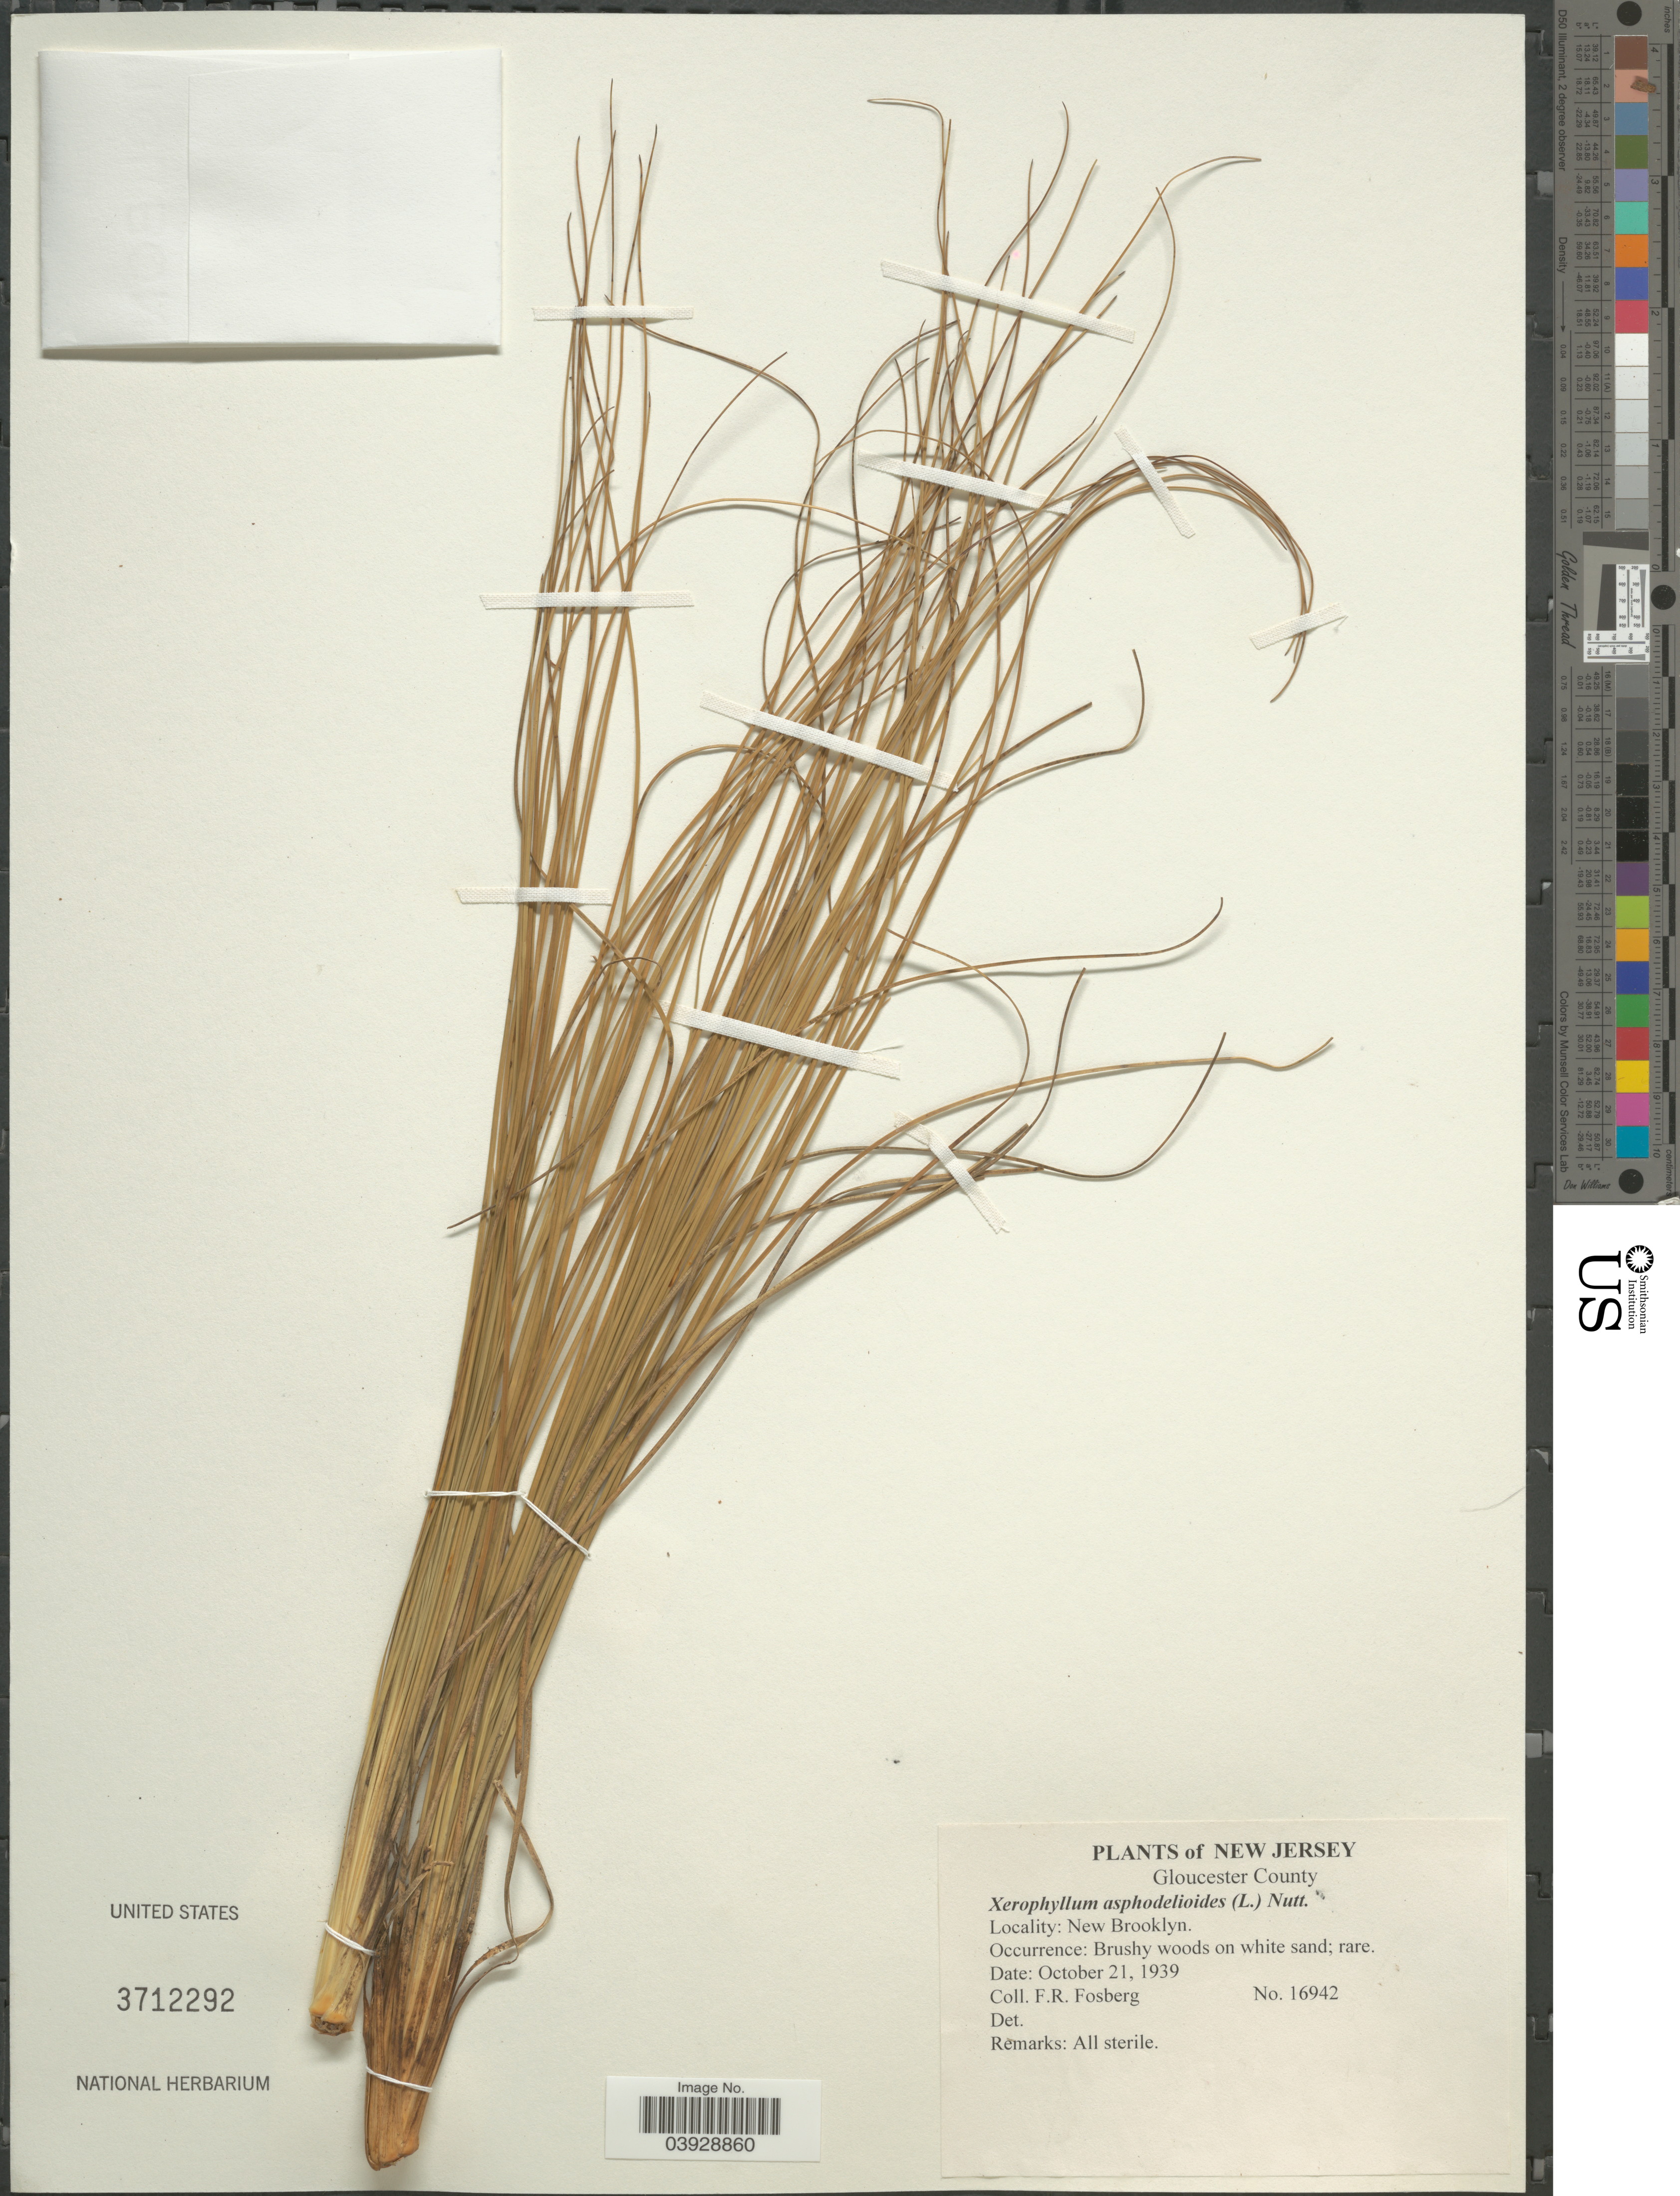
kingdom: Plantae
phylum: Tracheophyta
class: Liliopsida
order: Liliales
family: Melanthiaceae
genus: Xerophyllum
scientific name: Xerophyllum asphodeloides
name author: (L.) Nutt.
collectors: F. R. Fosberg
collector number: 16942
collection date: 1939-10-21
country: United States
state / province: New Jersey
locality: Gloucester County. New Brooklyn.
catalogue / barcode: US 3712292